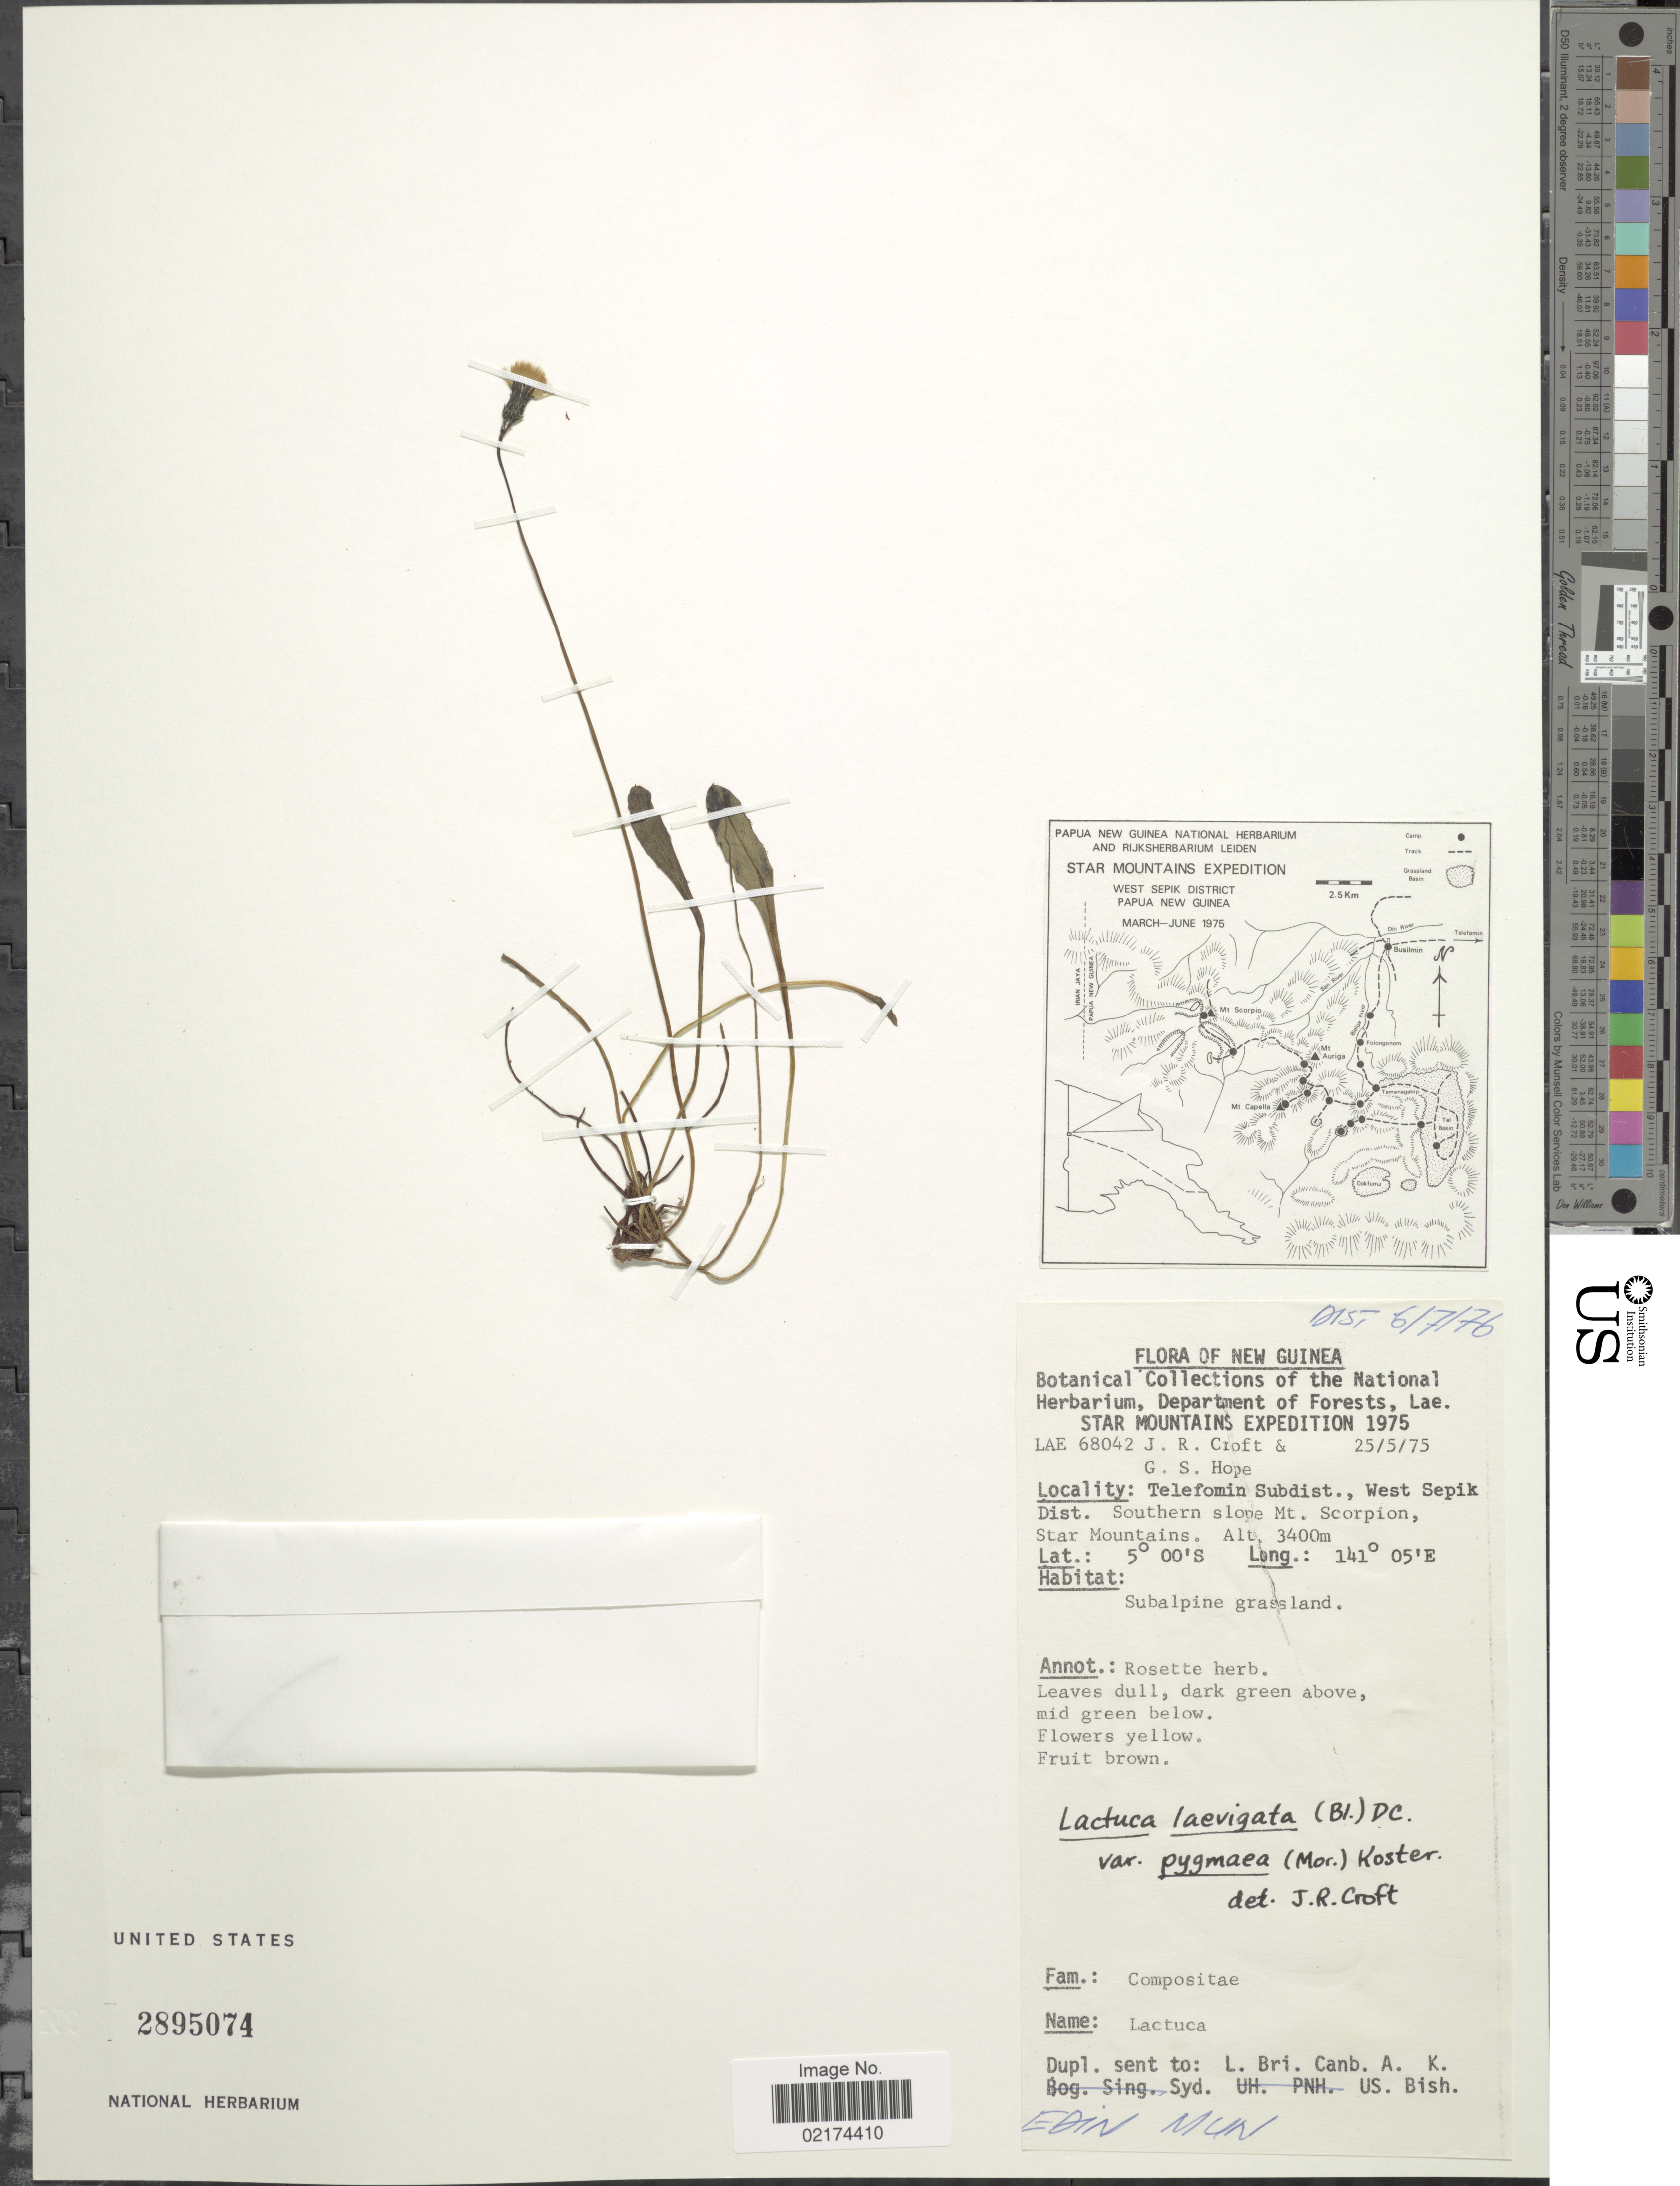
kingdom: Plantae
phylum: Tracheophyta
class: Magnoliopsida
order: Asterales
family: Asteraceae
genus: Lactuca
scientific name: Lactuca laevigata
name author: (Blume) DC.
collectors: J. R. Croft & G. Hope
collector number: LAE 68042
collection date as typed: Transcribed d/m/y: 25/5/75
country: Papua New Guinea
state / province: Sandaun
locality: New Guinea, Star Mountains, Telefomin Subdist., West Sepik Dist. Southern slope Mt. Scorpion, Star Mountains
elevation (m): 3400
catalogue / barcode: US 2895074